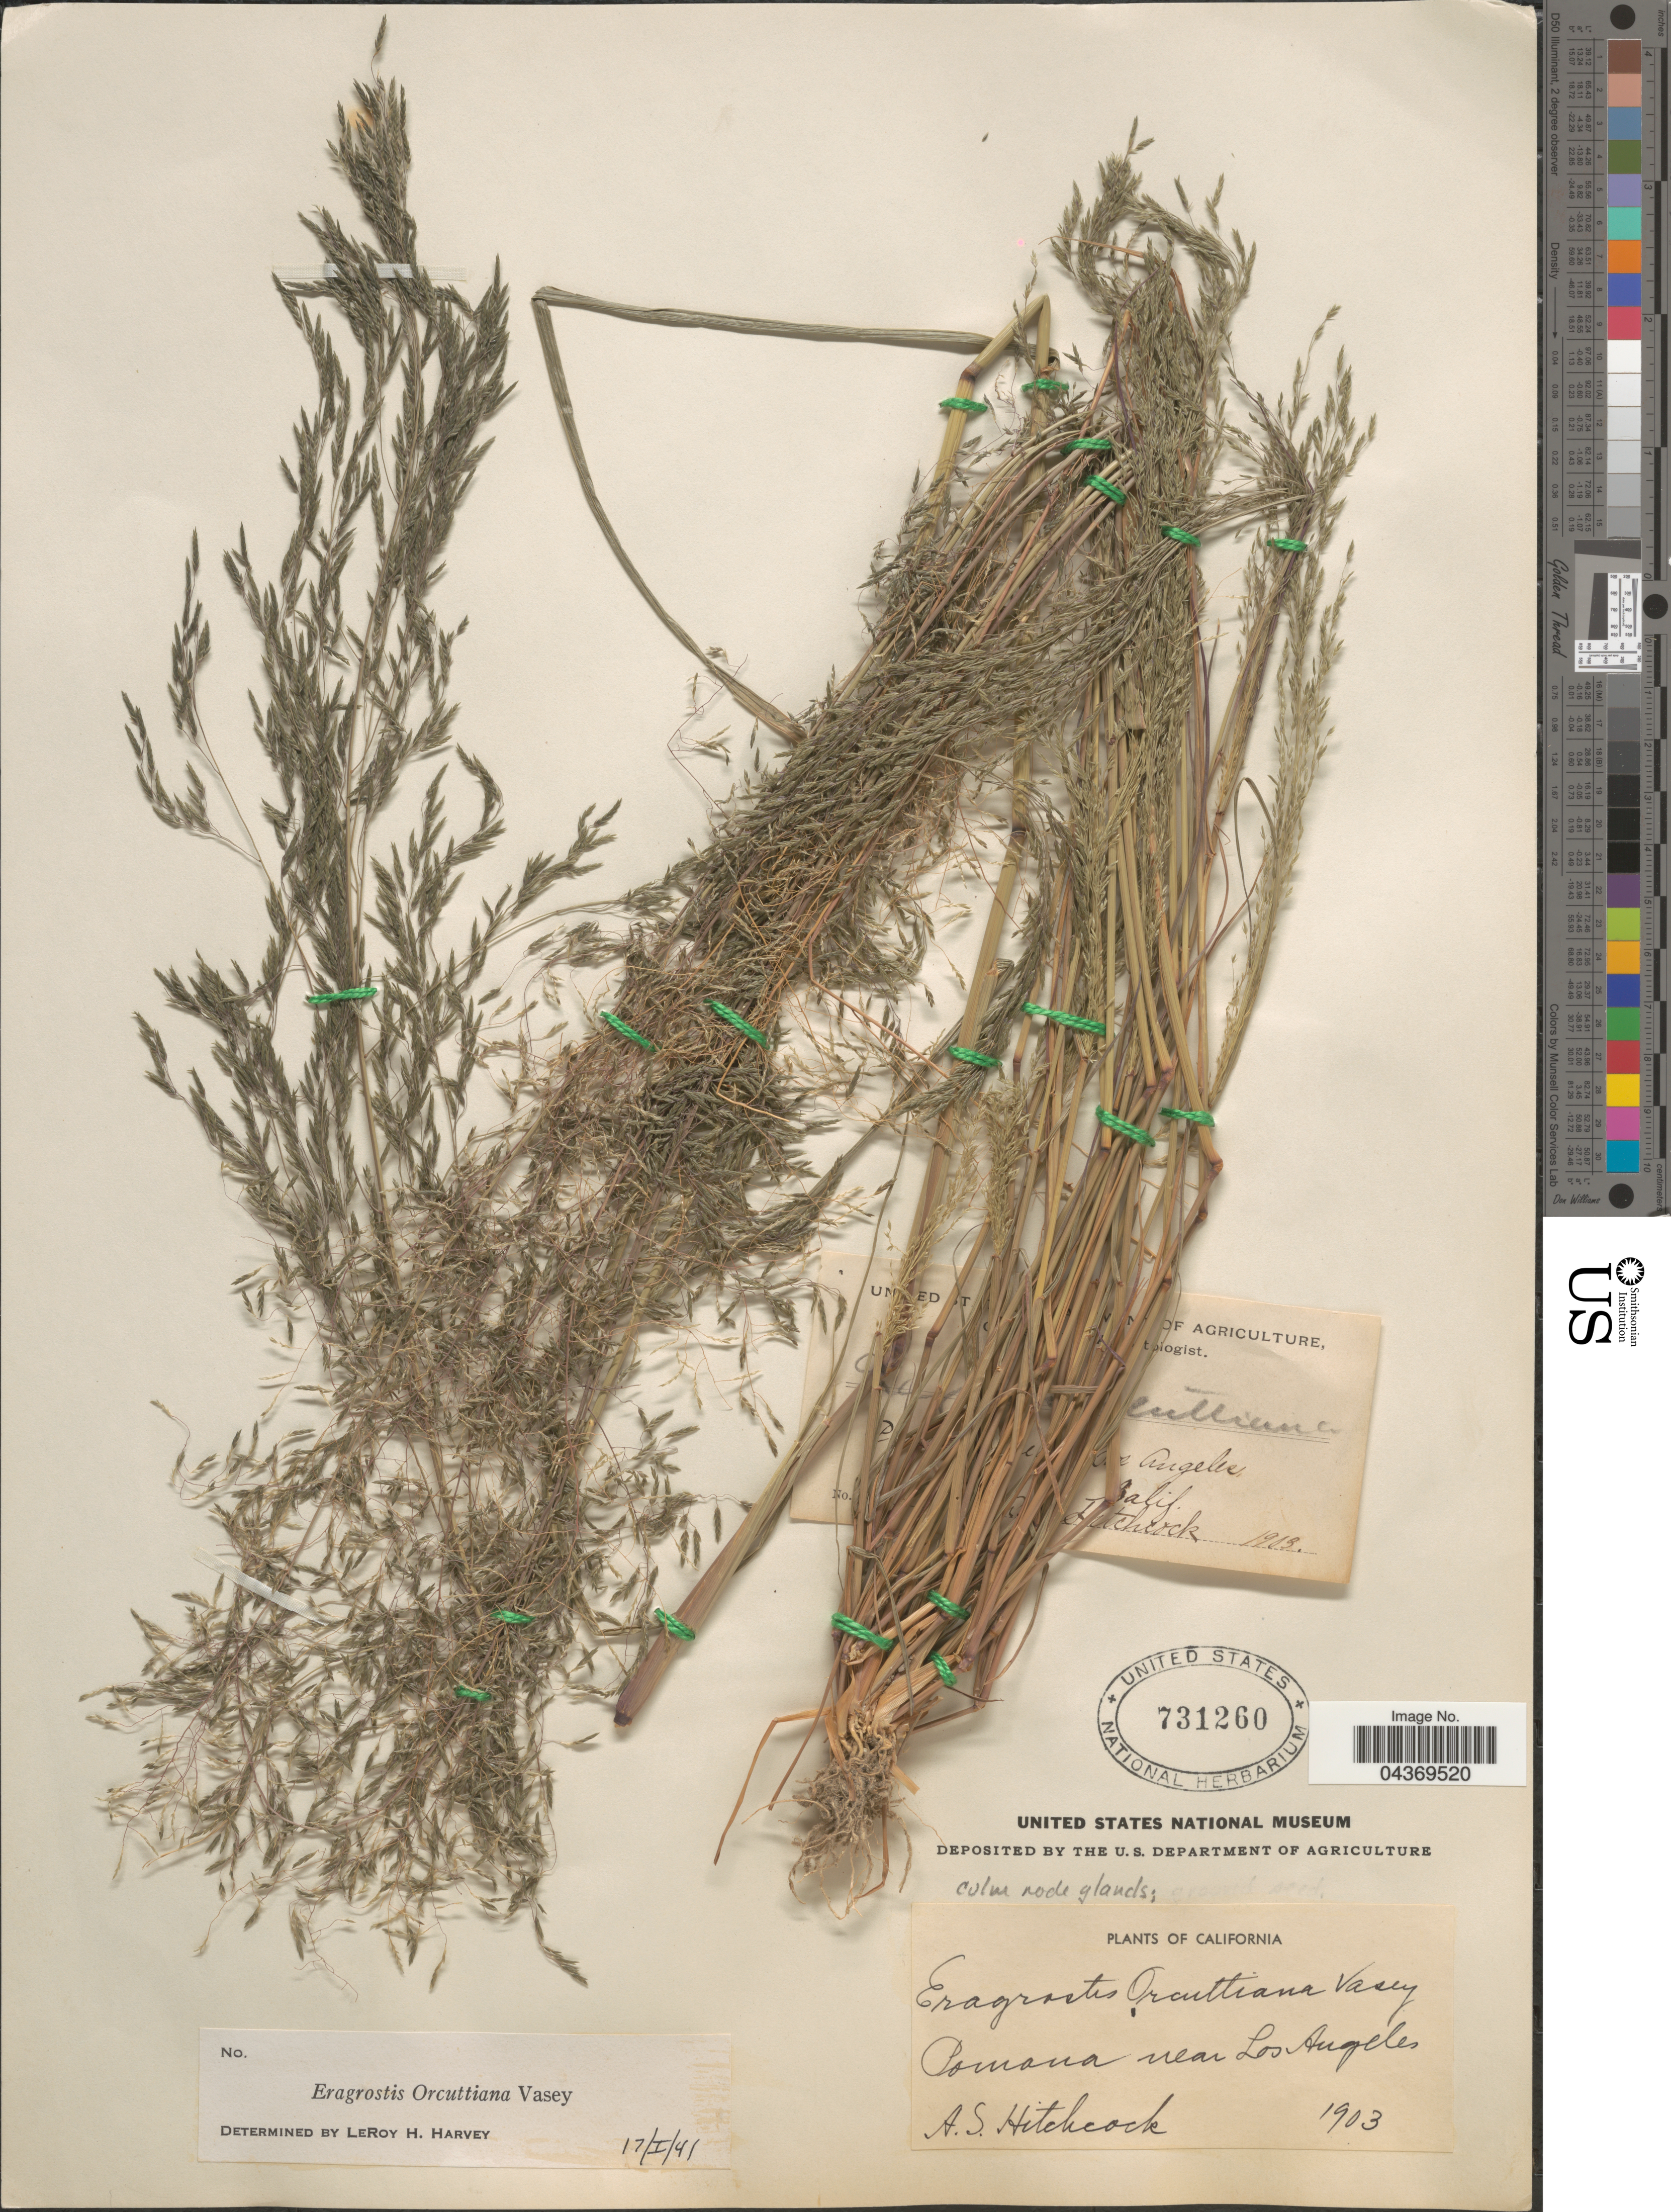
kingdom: Plantae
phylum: Tracheophyta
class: Liliopsida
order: Poales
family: Poaceae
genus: Eragrostis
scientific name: Eragrostis mexicana subsp. virescens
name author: (J. Presl) S.D. Koch & Sánchez Vega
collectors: A. S. Hitchcock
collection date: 1903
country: United States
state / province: California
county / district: Los Angeles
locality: Pomana near Los Angeles.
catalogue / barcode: US 731260